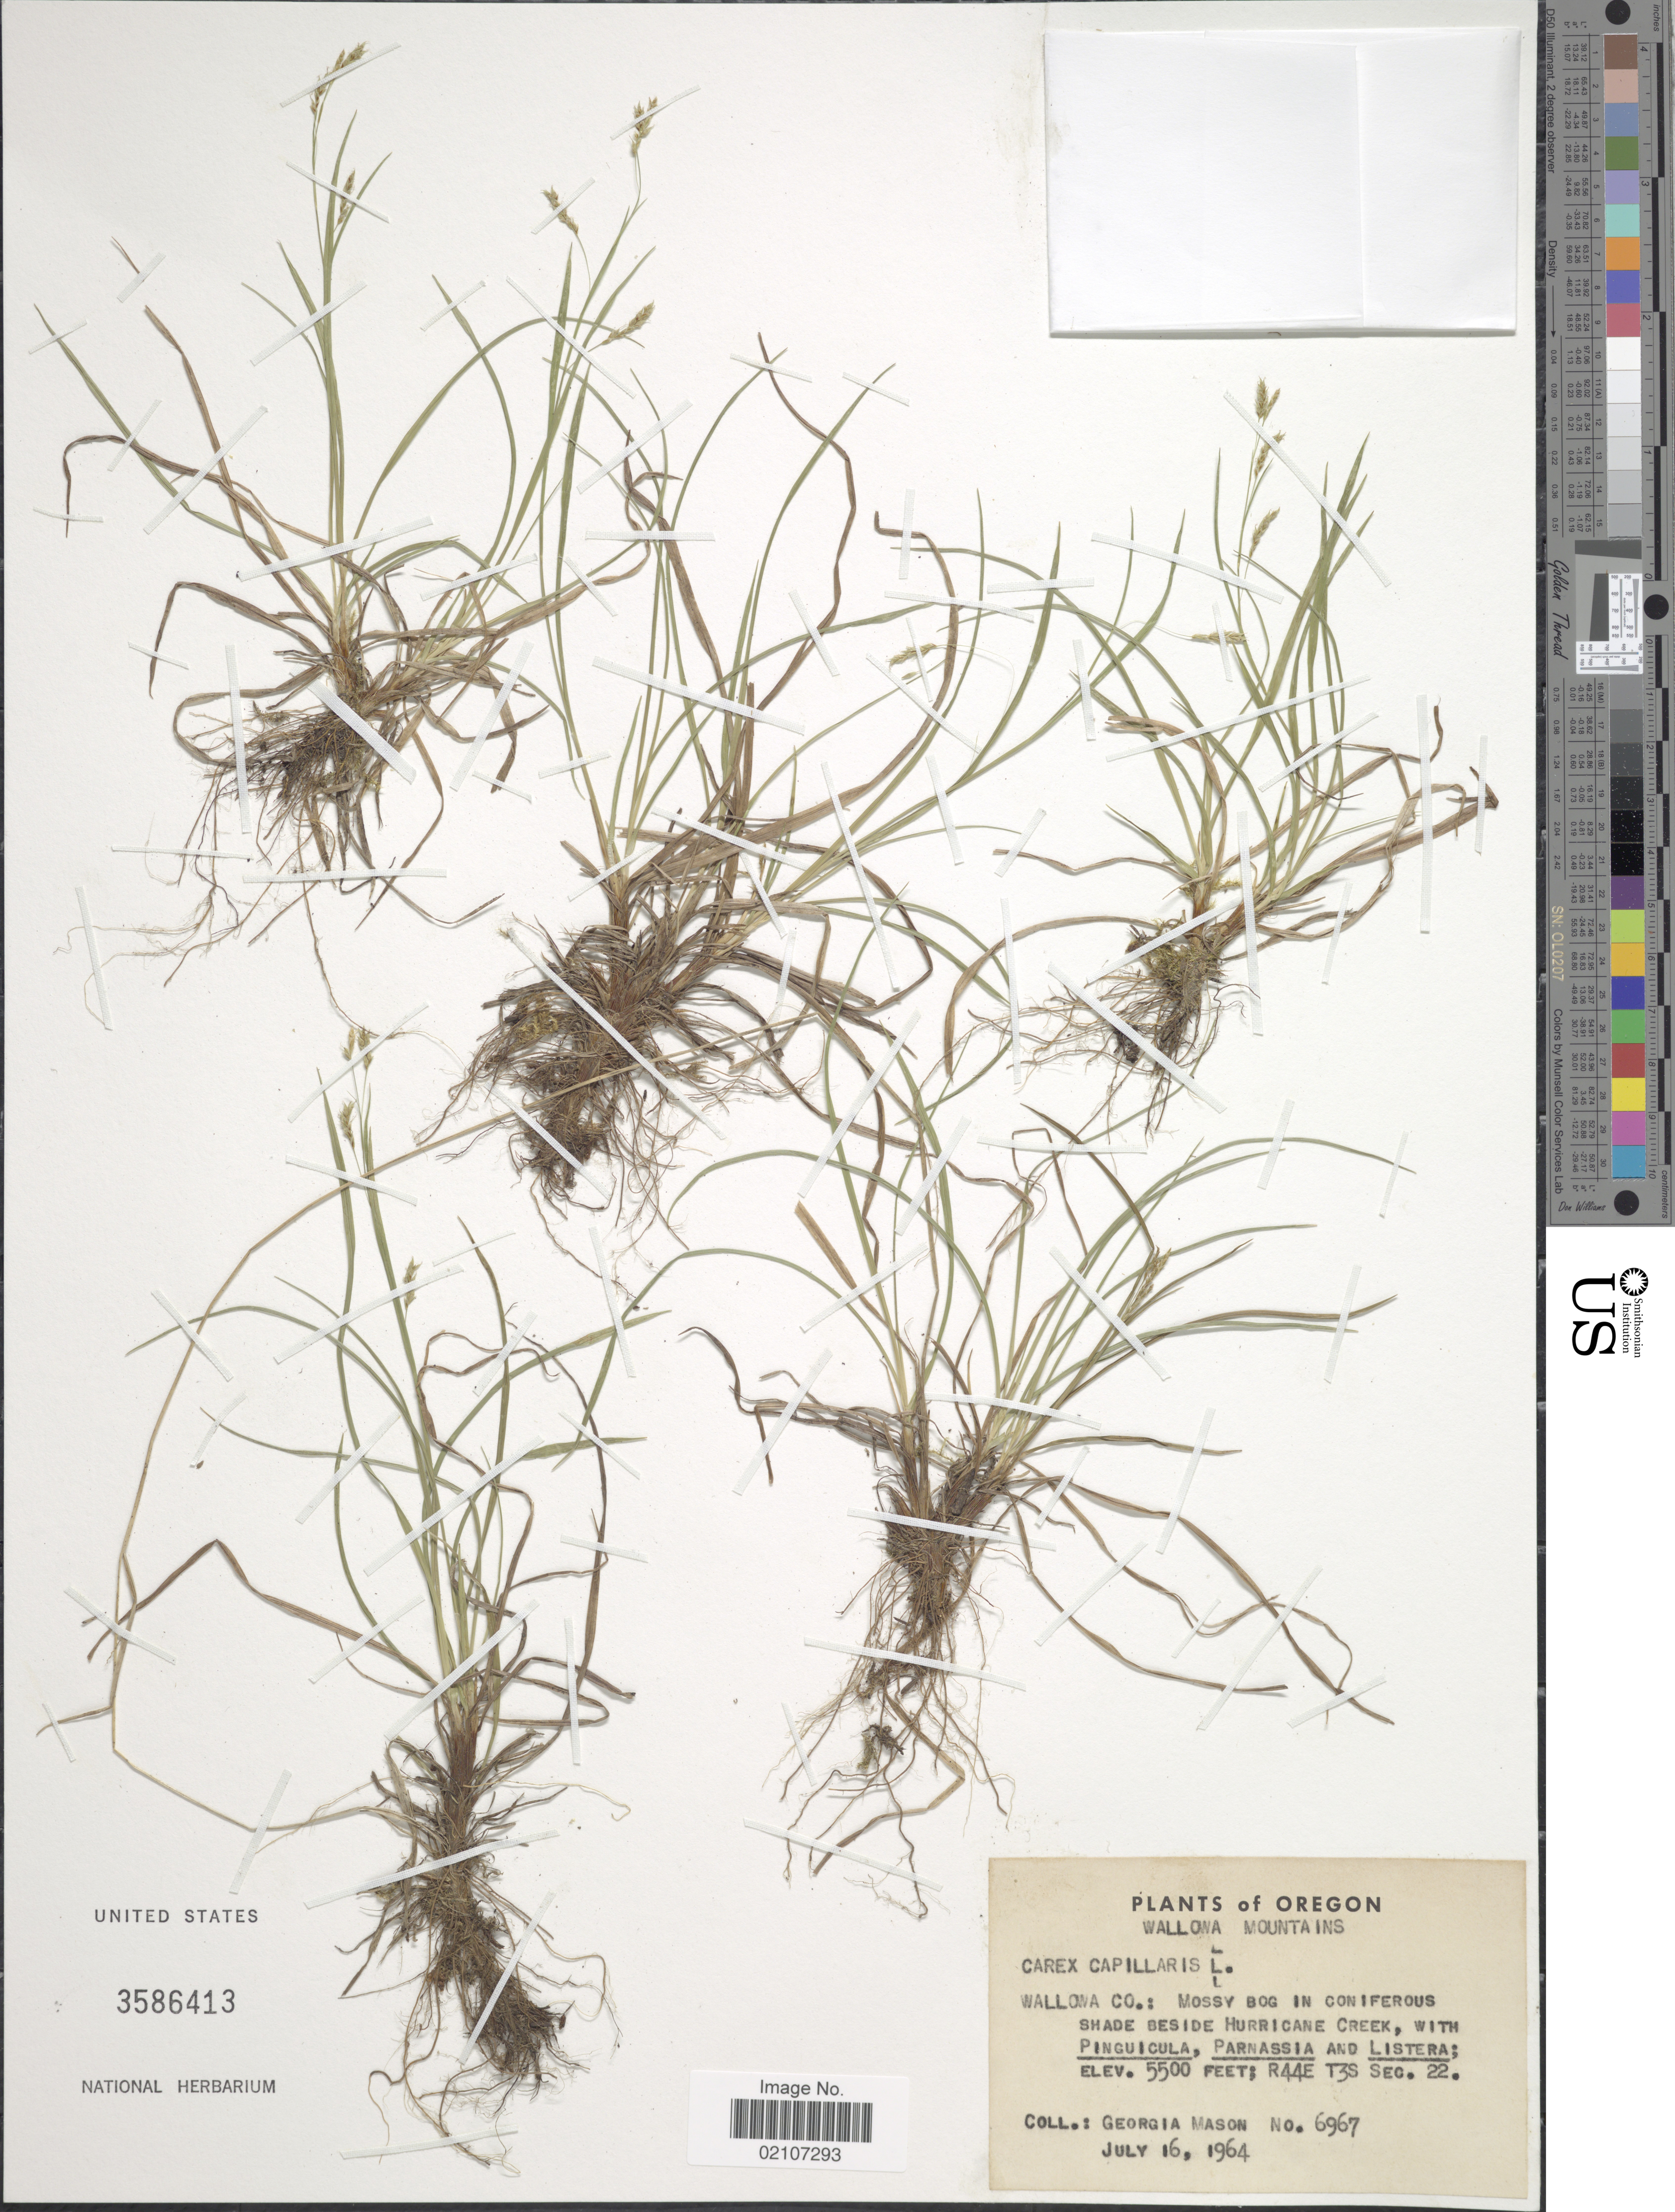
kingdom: Plantae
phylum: Tracheophyta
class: Liliopsida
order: Poales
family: Cyperaceae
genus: Carex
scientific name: Carex capillaris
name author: L.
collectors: G. Mason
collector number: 6967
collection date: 1964-07-16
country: United States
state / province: Oregon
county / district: Wallowa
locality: Wallowa Mountains. Wallowa Co.: Mossy bog in coniferous shade beside Hurricane Creek; R44E T3S Sec. 22.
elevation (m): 1676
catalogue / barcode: US 3586413